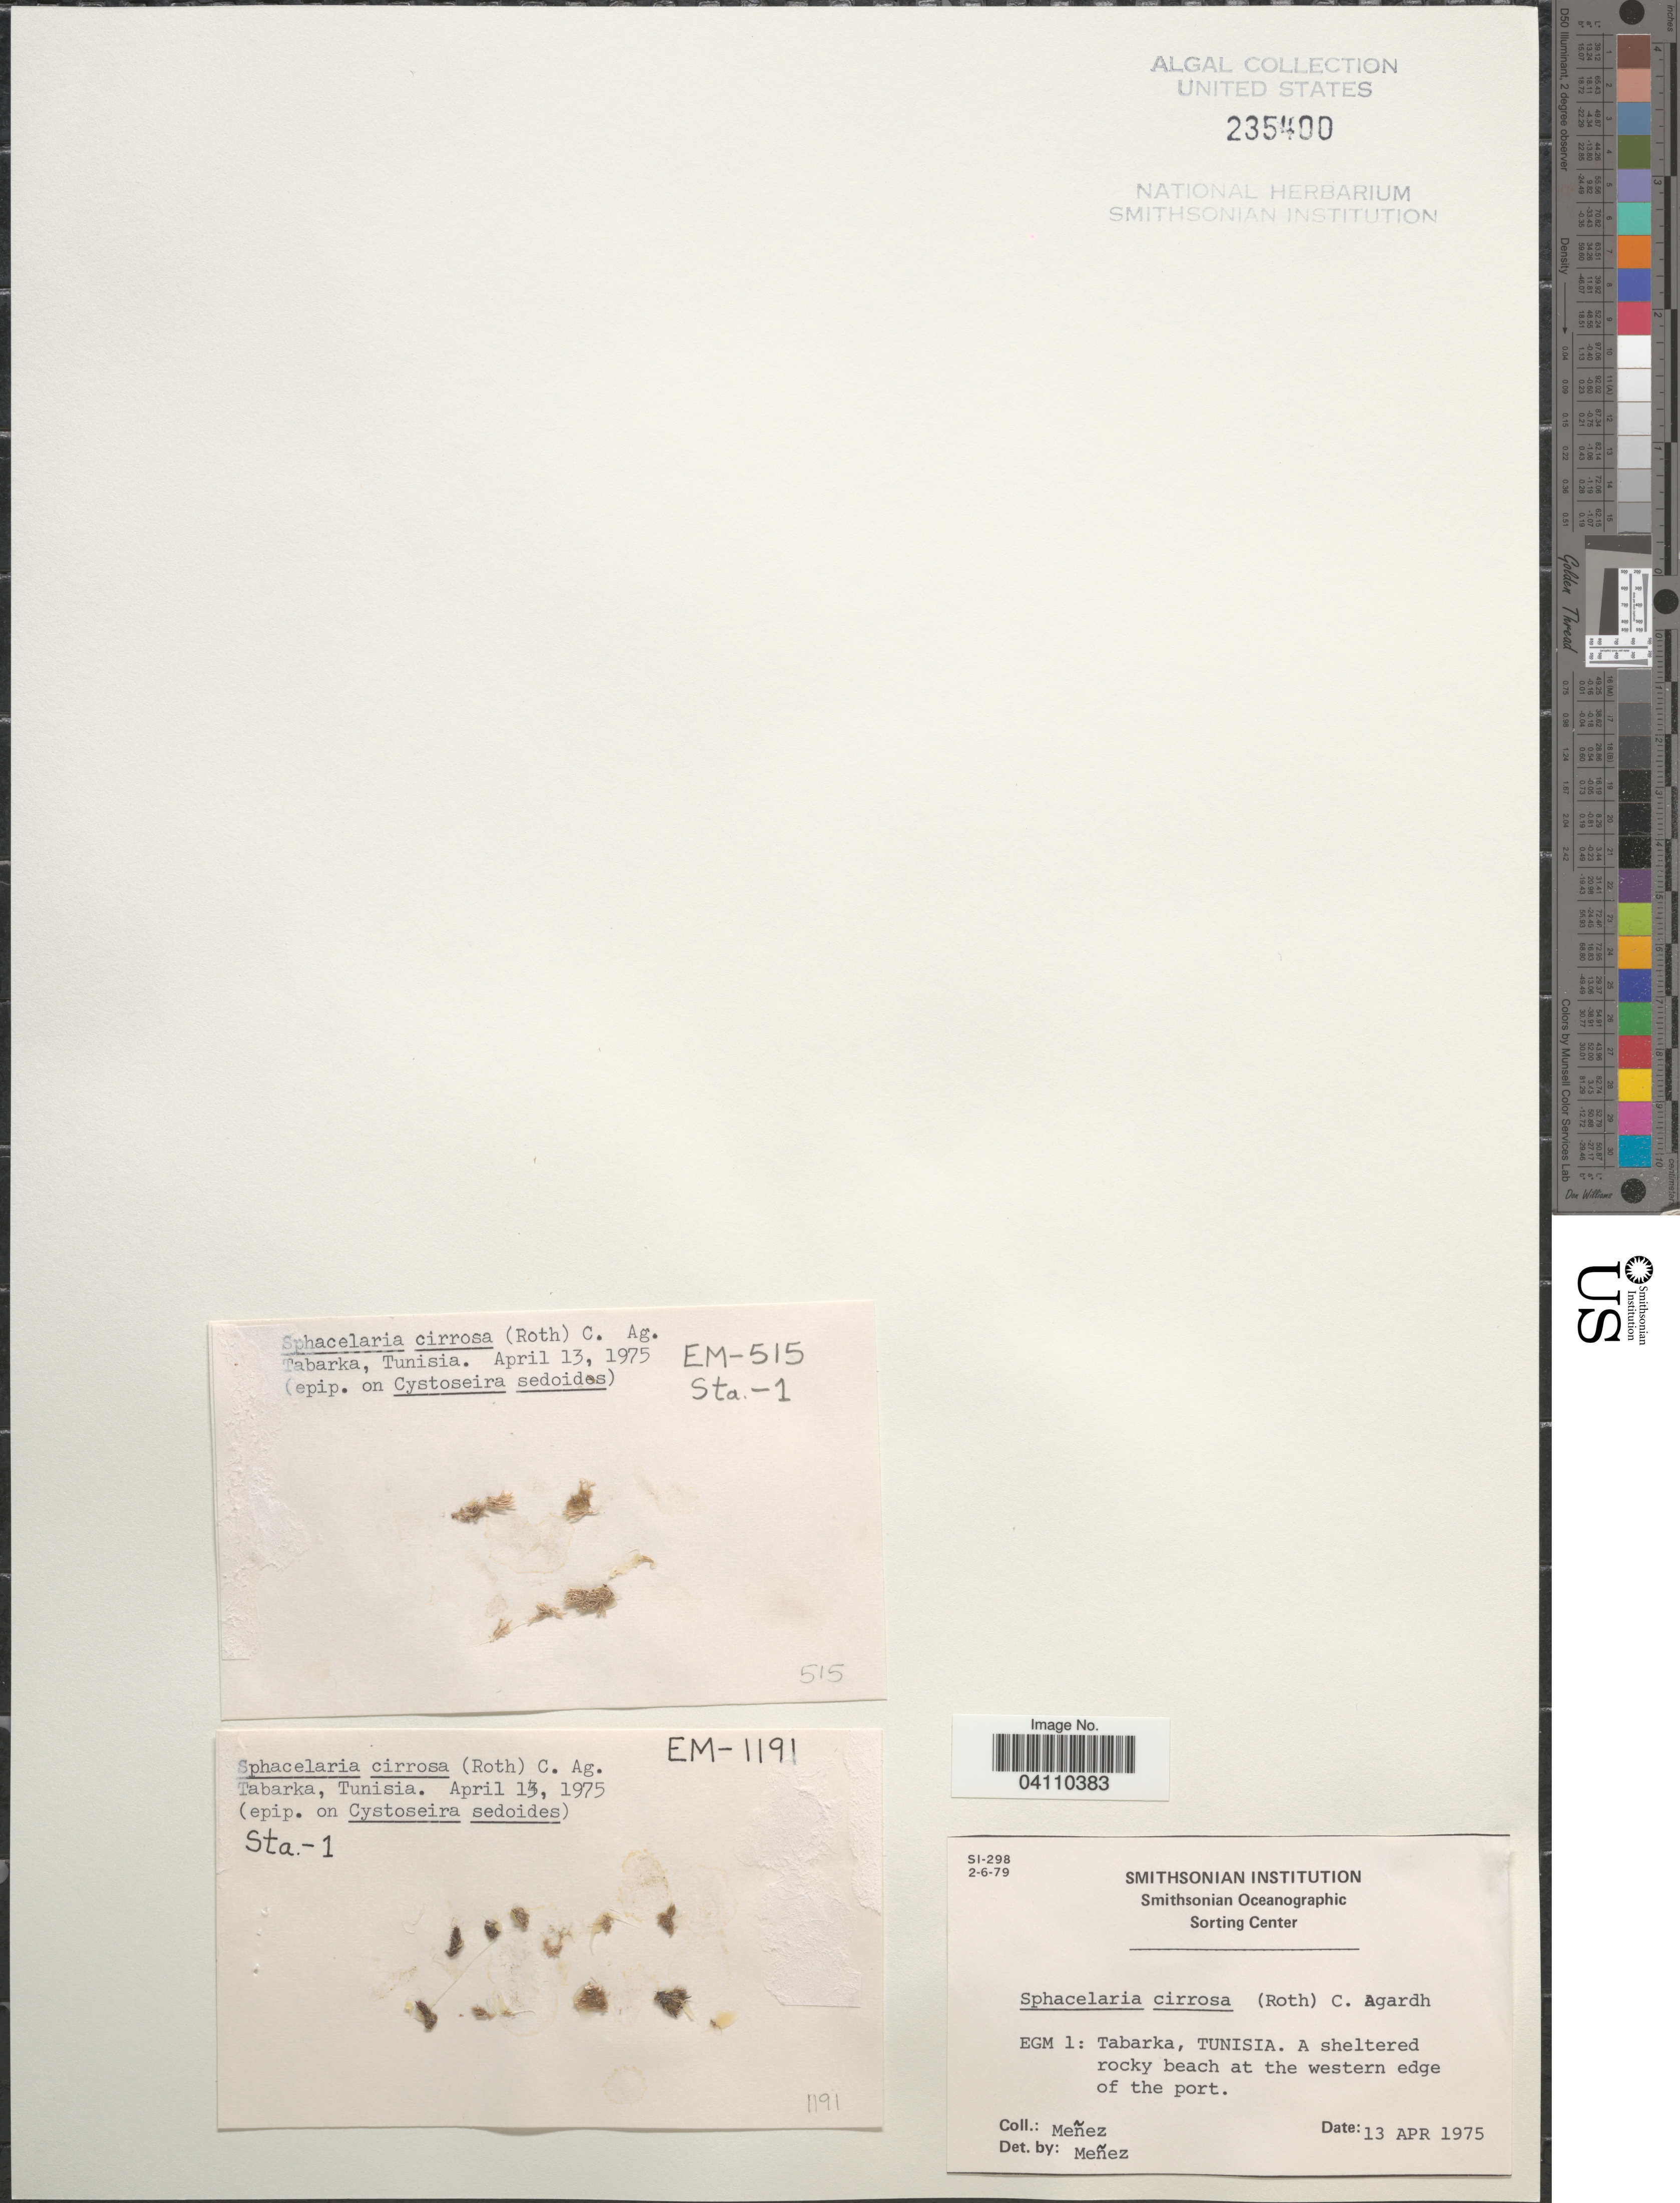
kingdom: Chromista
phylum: Ochrophyta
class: Phaeophyceae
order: Sphacelariales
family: Sphacelariaceae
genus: Sphacelaria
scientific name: Sphacelaria cirrosa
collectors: Menez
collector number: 1191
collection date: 1975-04-13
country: Tunisia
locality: EGM 1: Tabarka. Beach at the western edge of the port.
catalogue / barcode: US 235400